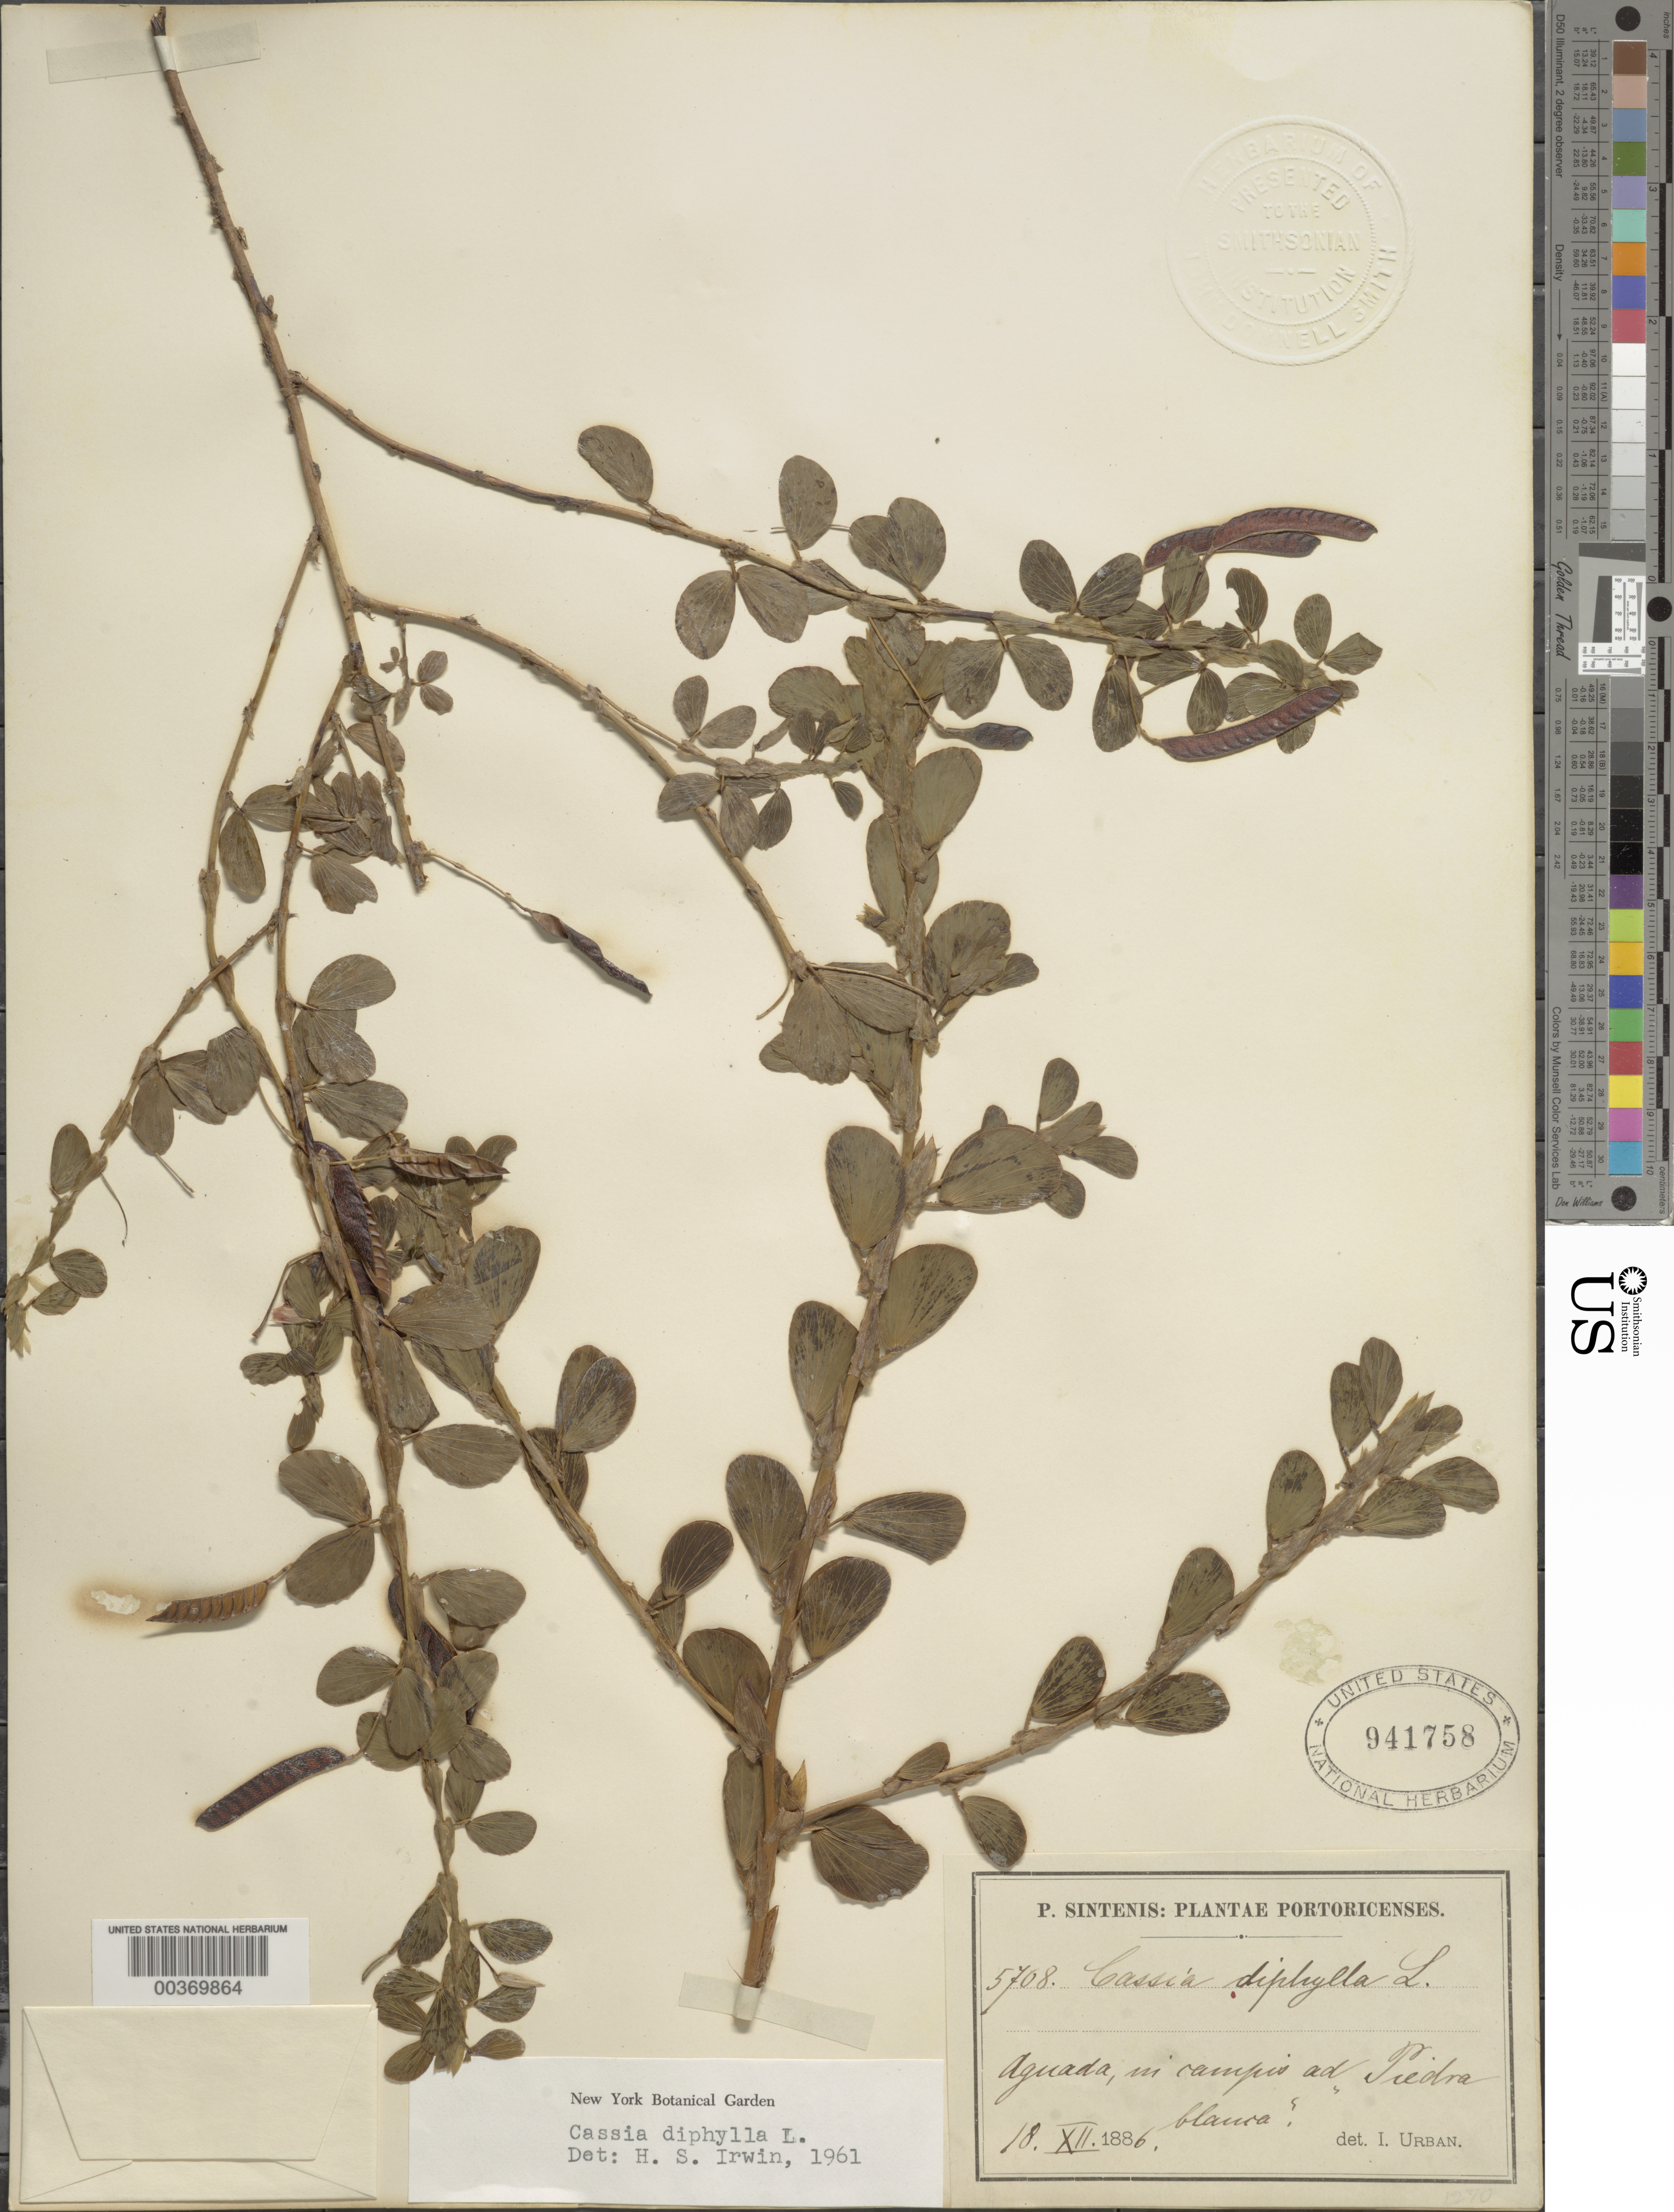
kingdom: Plantae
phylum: Tracheophyta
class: Magnoliopsida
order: Fabales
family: Fabaceae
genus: Chamaecrista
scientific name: Chamaecrista diphylla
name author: (L.) Greene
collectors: P. Sintenis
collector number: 5708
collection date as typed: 18 Dec 1886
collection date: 1886-12-18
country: Puerto Rico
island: Greater Antilles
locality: Aguada; piedra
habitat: In campis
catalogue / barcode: US 941758